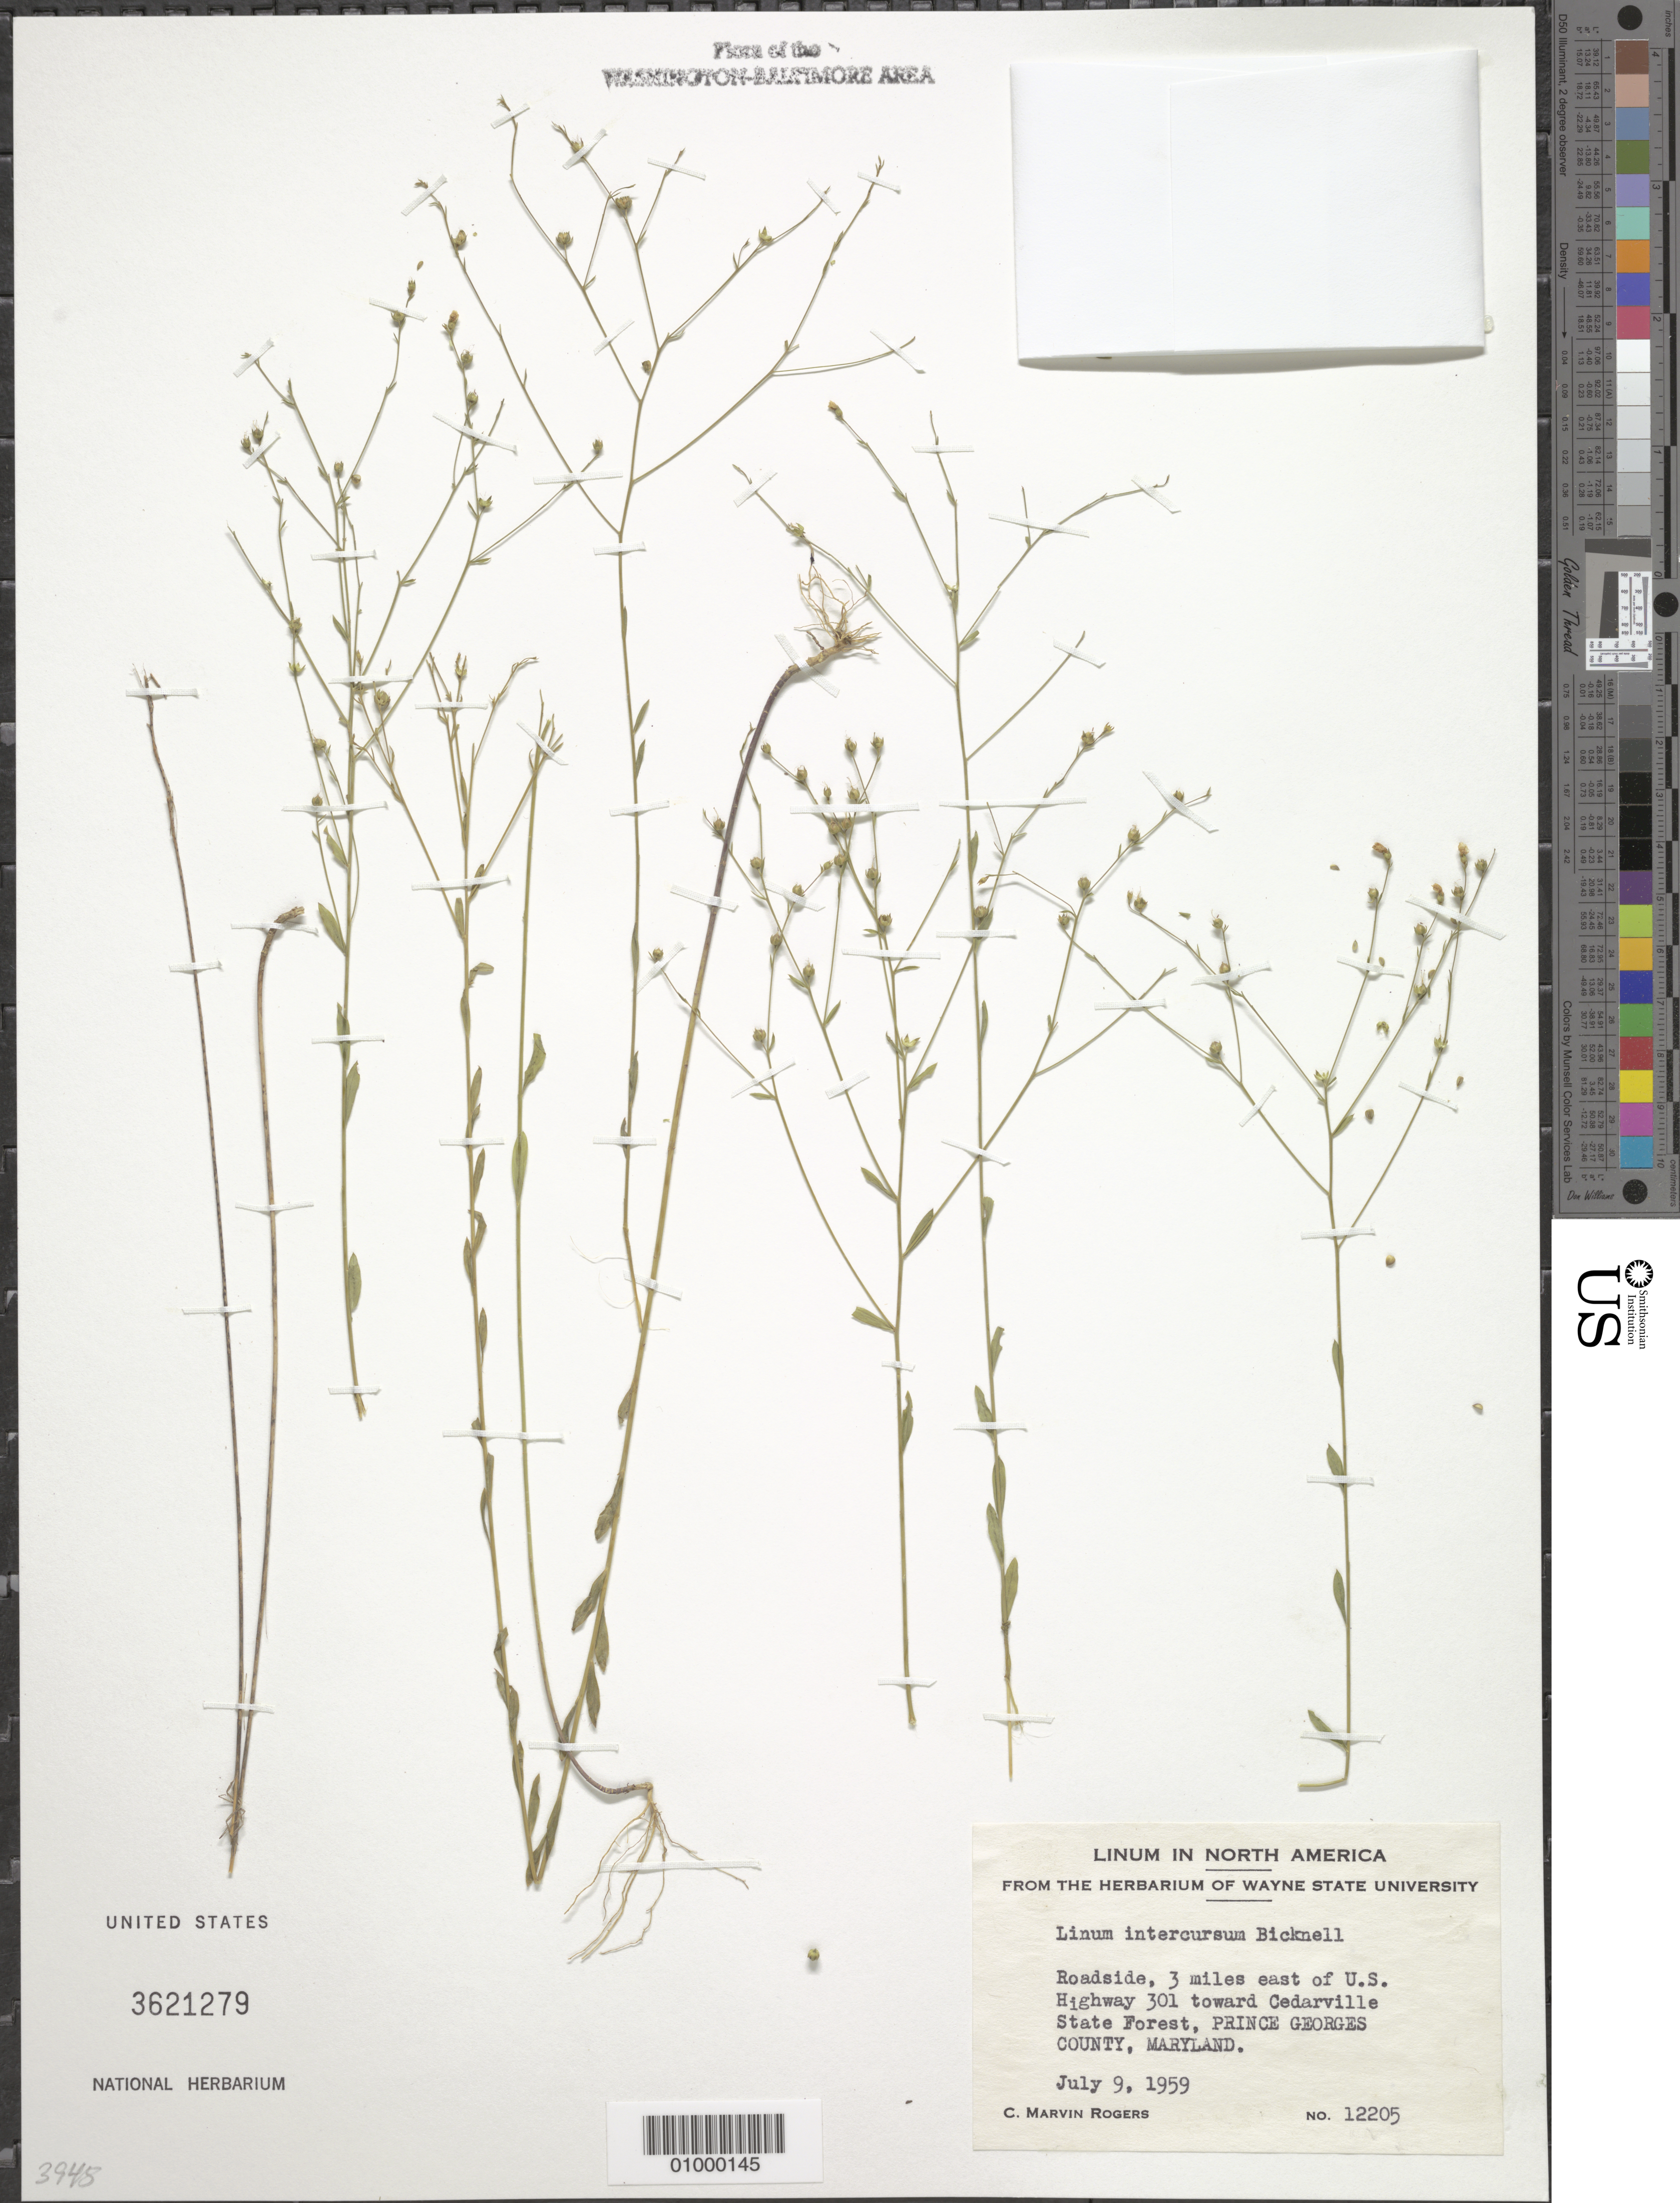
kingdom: Plantae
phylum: Tracheophyta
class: Magnoliopsida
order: Malpighiales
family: Linaceae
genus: Linum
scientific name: Linum intercursum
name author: E.P. Bicknell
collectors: C. M. Rogers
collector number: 12205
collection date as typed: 09 Jul 1959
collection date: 1959-07-09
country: United States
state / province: Maryland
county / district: Prince George's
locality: East of Hwy. 301 Toward Cedarville State Forest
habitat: Roadside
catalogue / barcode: US 3621279